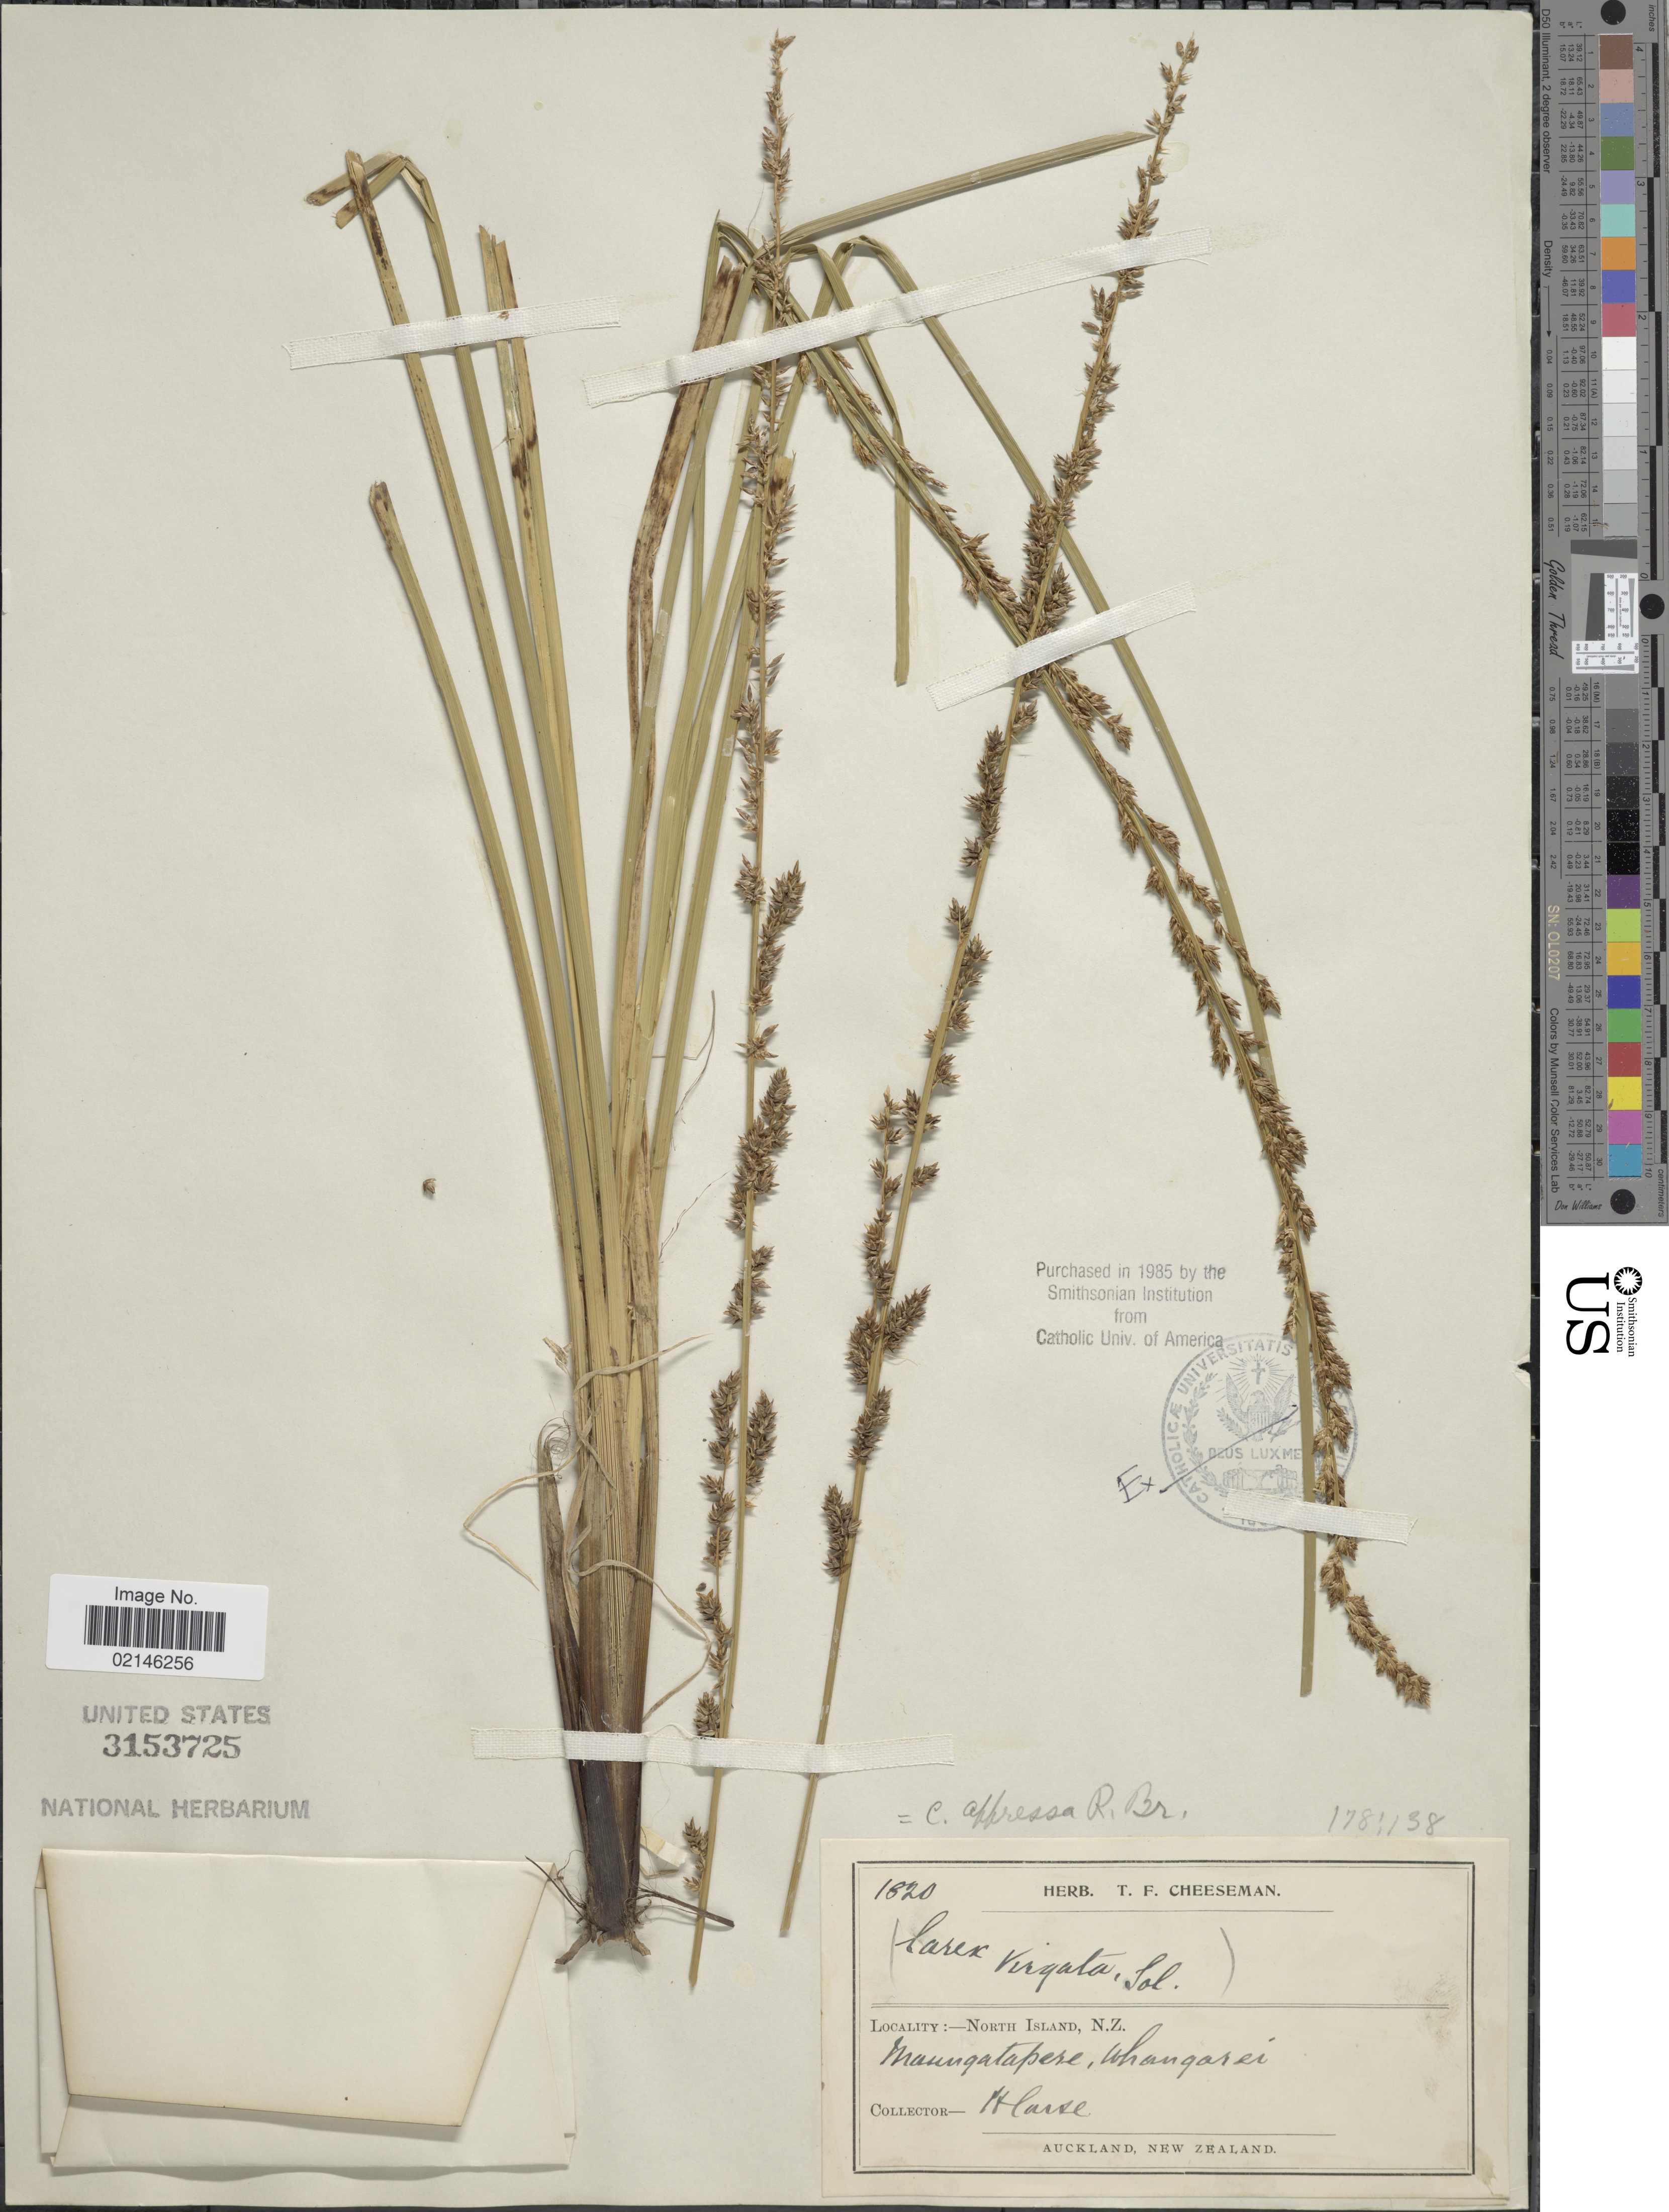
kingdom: Plantae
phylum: Tracheophyta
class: Liliopsida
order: Poales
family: Cyperaceae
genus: Carex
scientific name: Carex appressa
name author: R. Br.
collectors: H. Carse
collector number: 1820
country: New Zealand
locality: North Island. Maungatapere, Whangarei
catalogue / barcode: US 3153725